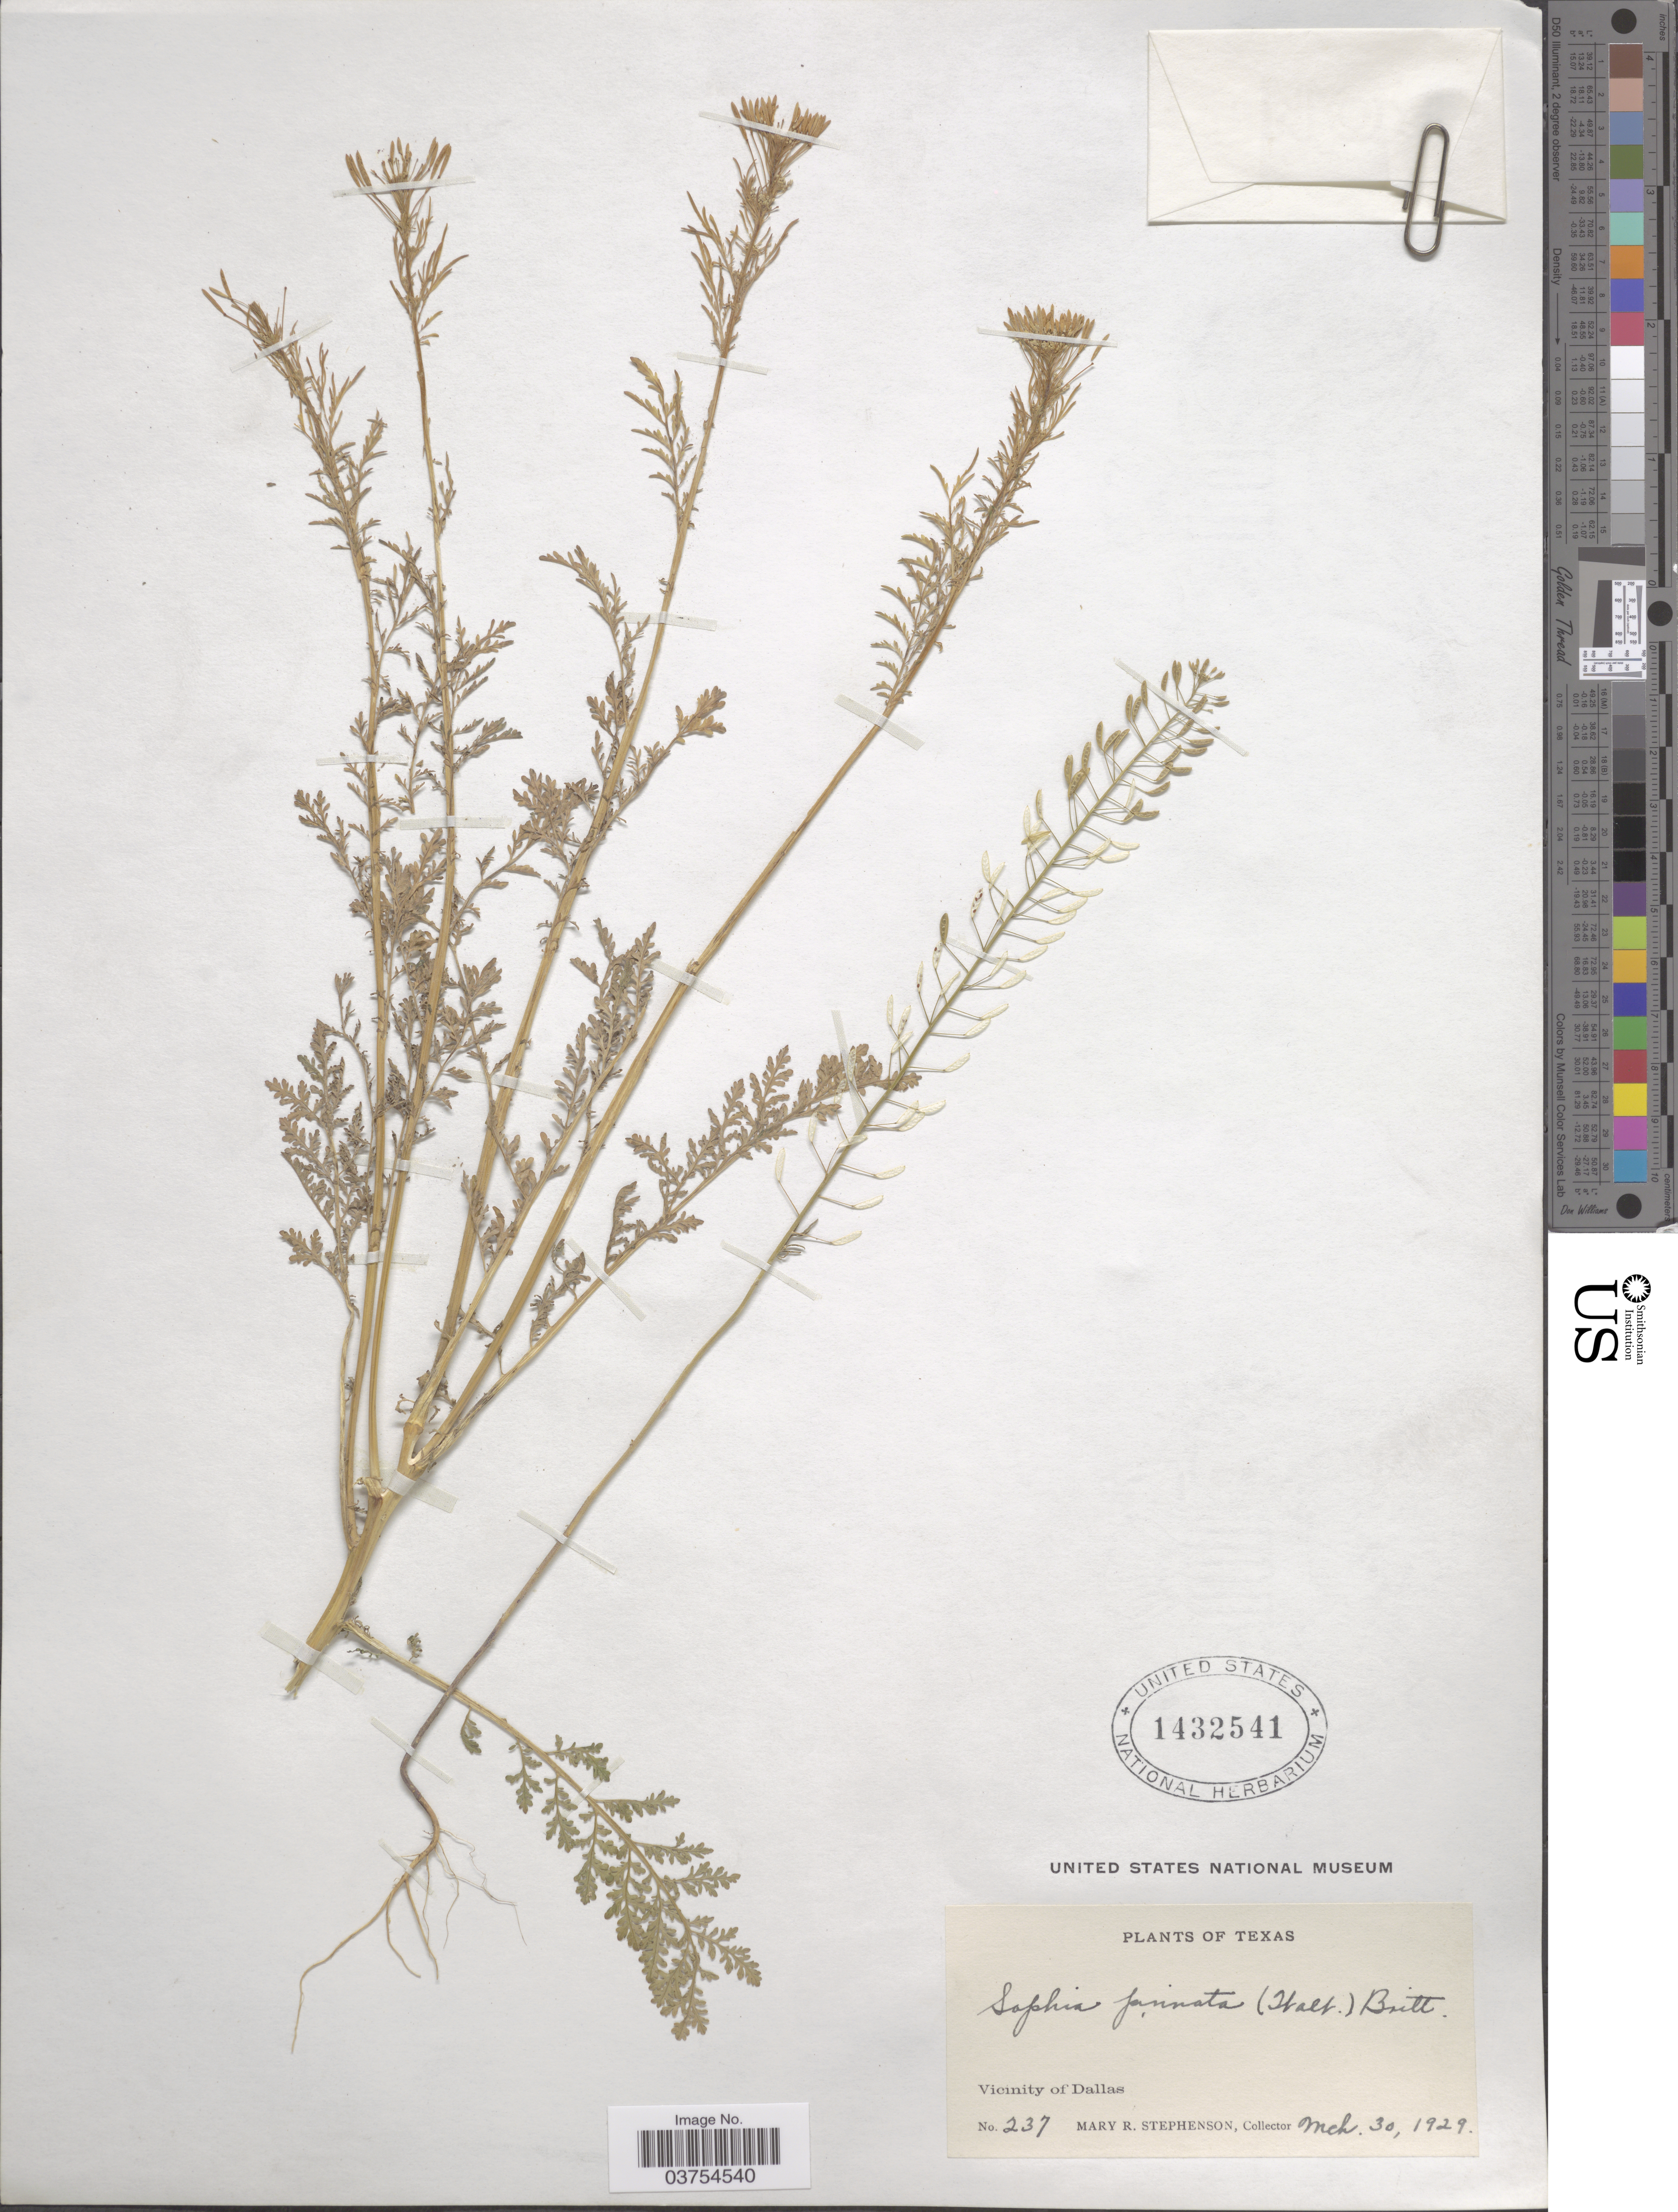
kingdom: Plantae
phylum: Tracheophyta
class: Magnoliopsida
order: Brassicales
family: Brassicaceae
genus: Descurainia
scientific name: Descurainia pinnata subsp. typica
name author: (C.A. Mey.) Detling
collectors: M. Stephenson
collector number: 237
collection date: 1929-03-30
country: United States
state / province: Texas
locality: Vicinity of Dallas.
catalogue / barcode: US 1432541